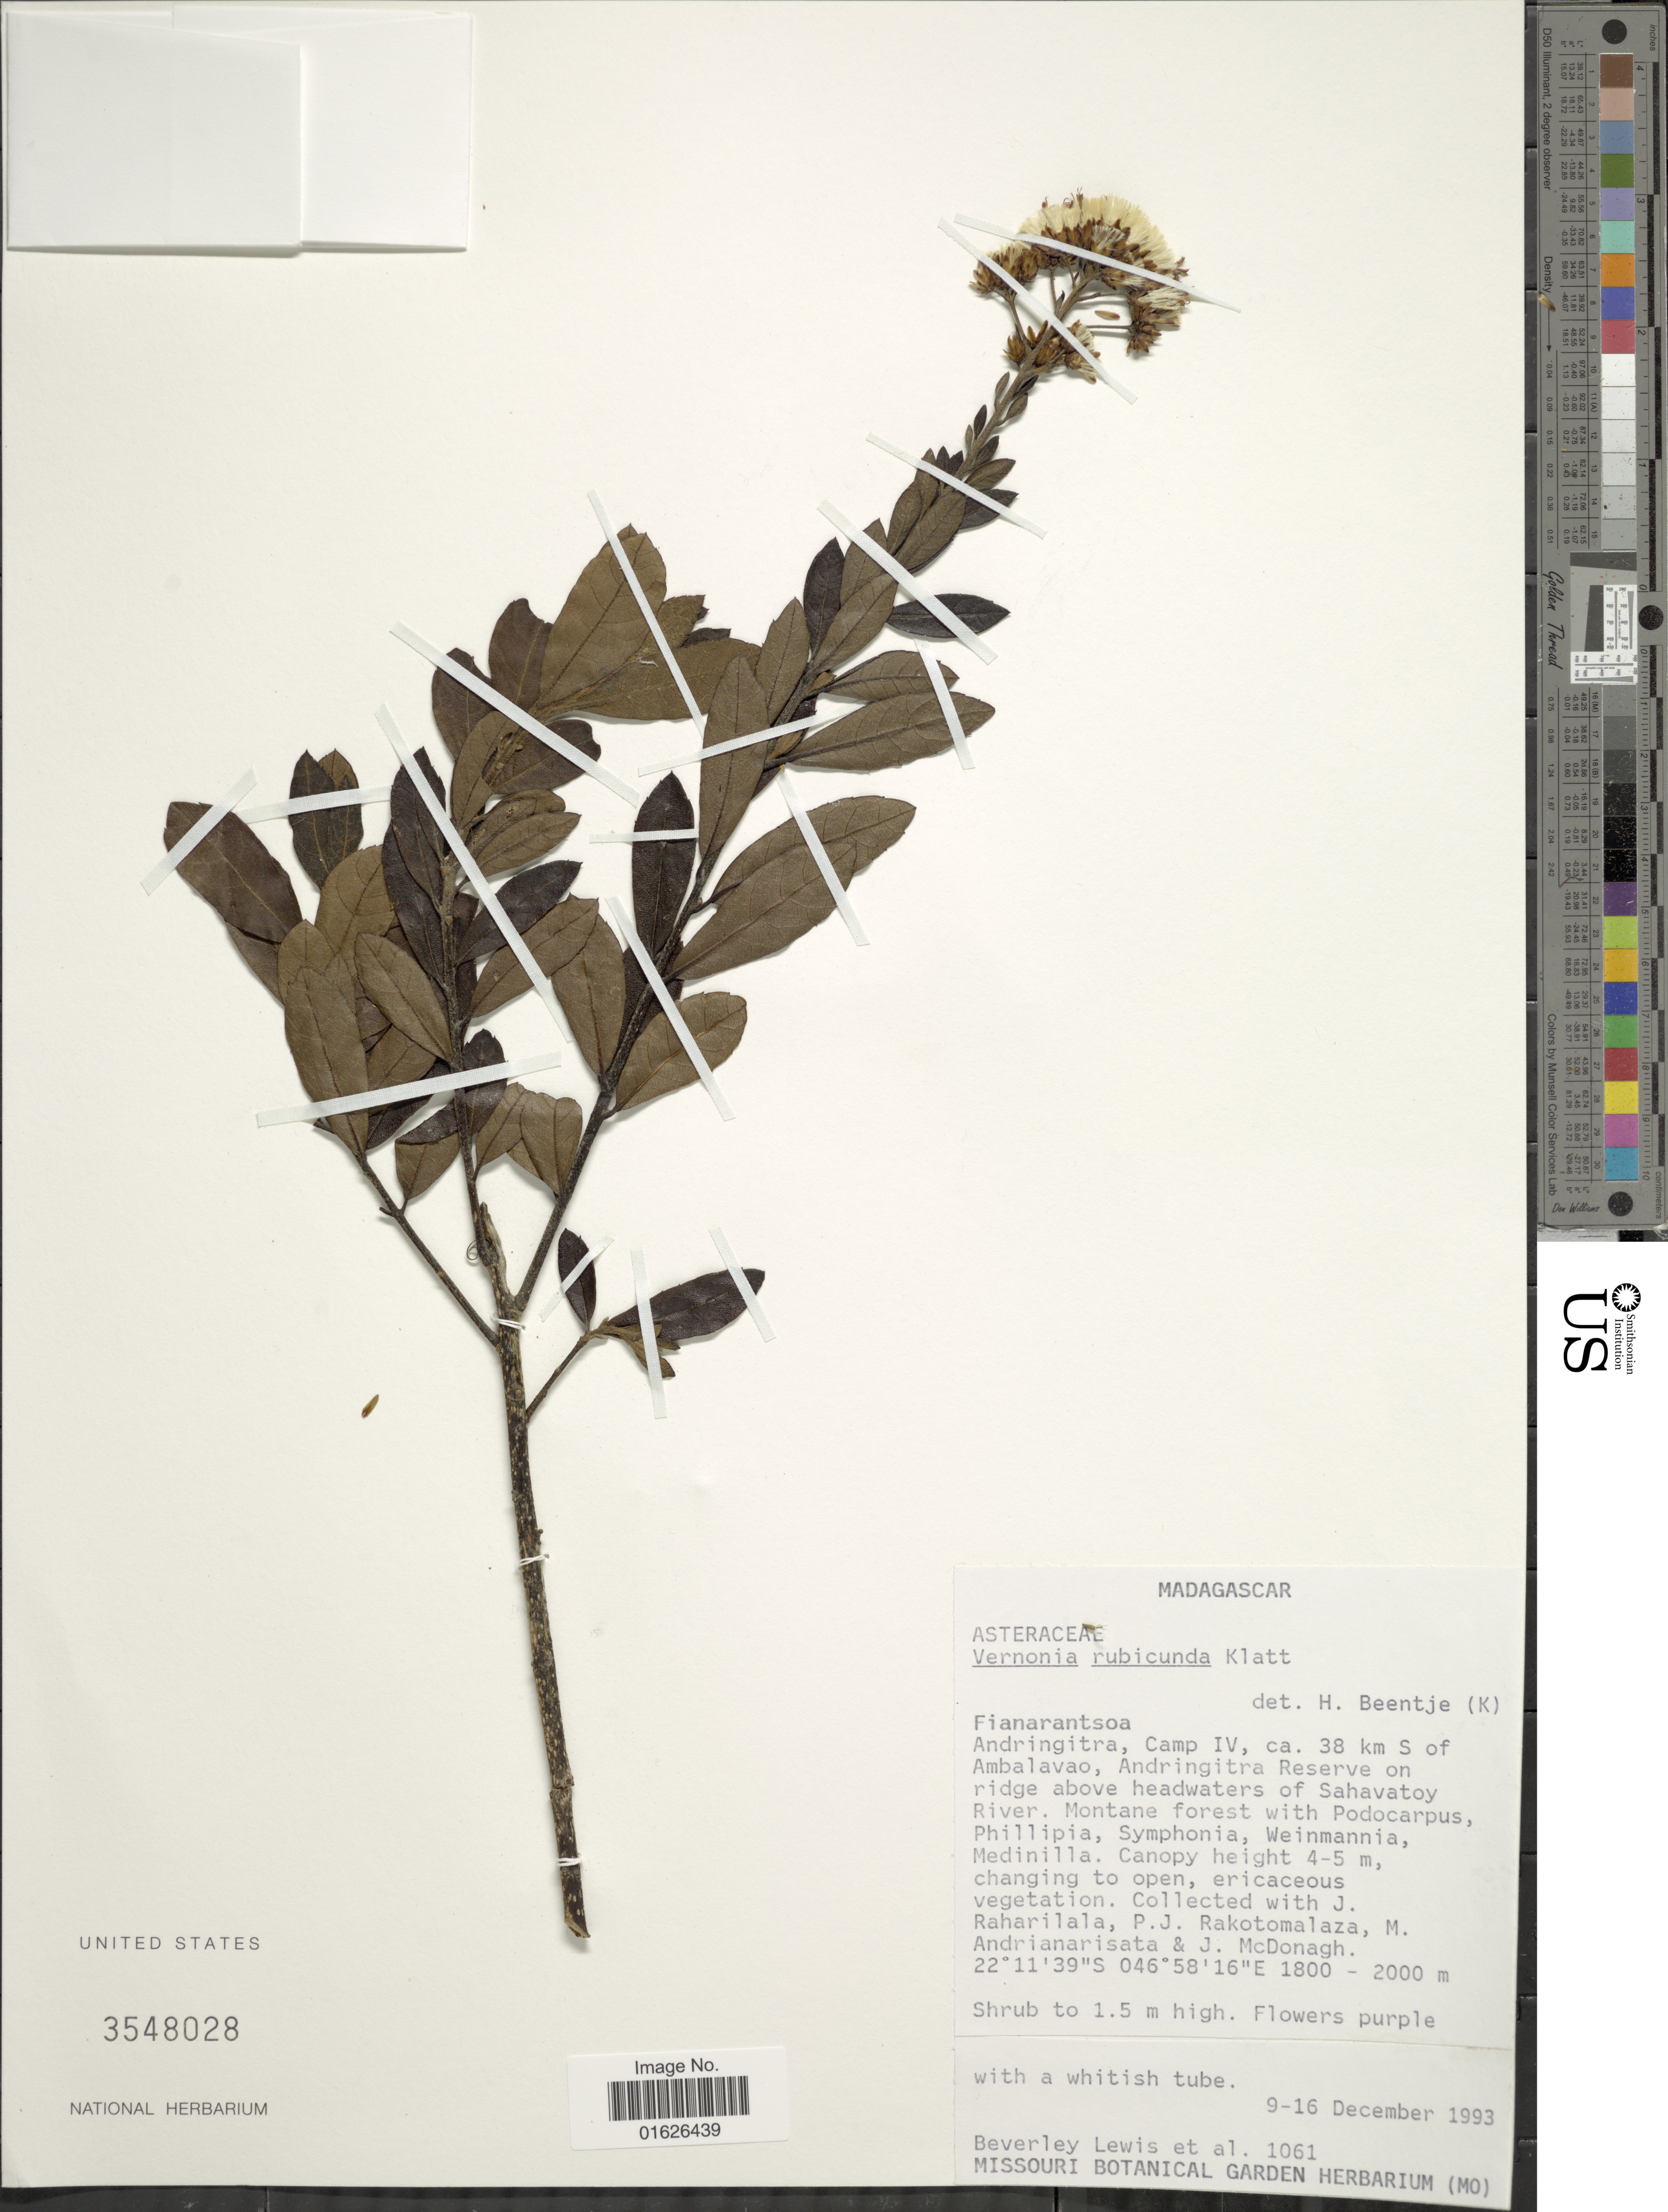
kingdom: Plantae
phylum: Tracheophyta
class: Magnoliopsida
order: Asterales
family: Asteraceae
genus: Gymnanthemum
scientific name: Gymnanthemum rubicundum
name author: (Klatt) H. Rob.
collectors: B. A. Lewis, J. I. Raharilala, P. J. Rakotomalaza, M. Andrianarisata & J. McDonagh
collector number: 1061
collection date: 1993-12-09/1993-12-16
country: Madagascar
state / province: Ihorombe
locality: Andringitra, Camp IV, ca 38 km S of Ambalavao, Andringitra Reserve on ridge above headwaters of Sahavatoy River.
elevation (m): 1800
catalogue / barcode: US 3548028